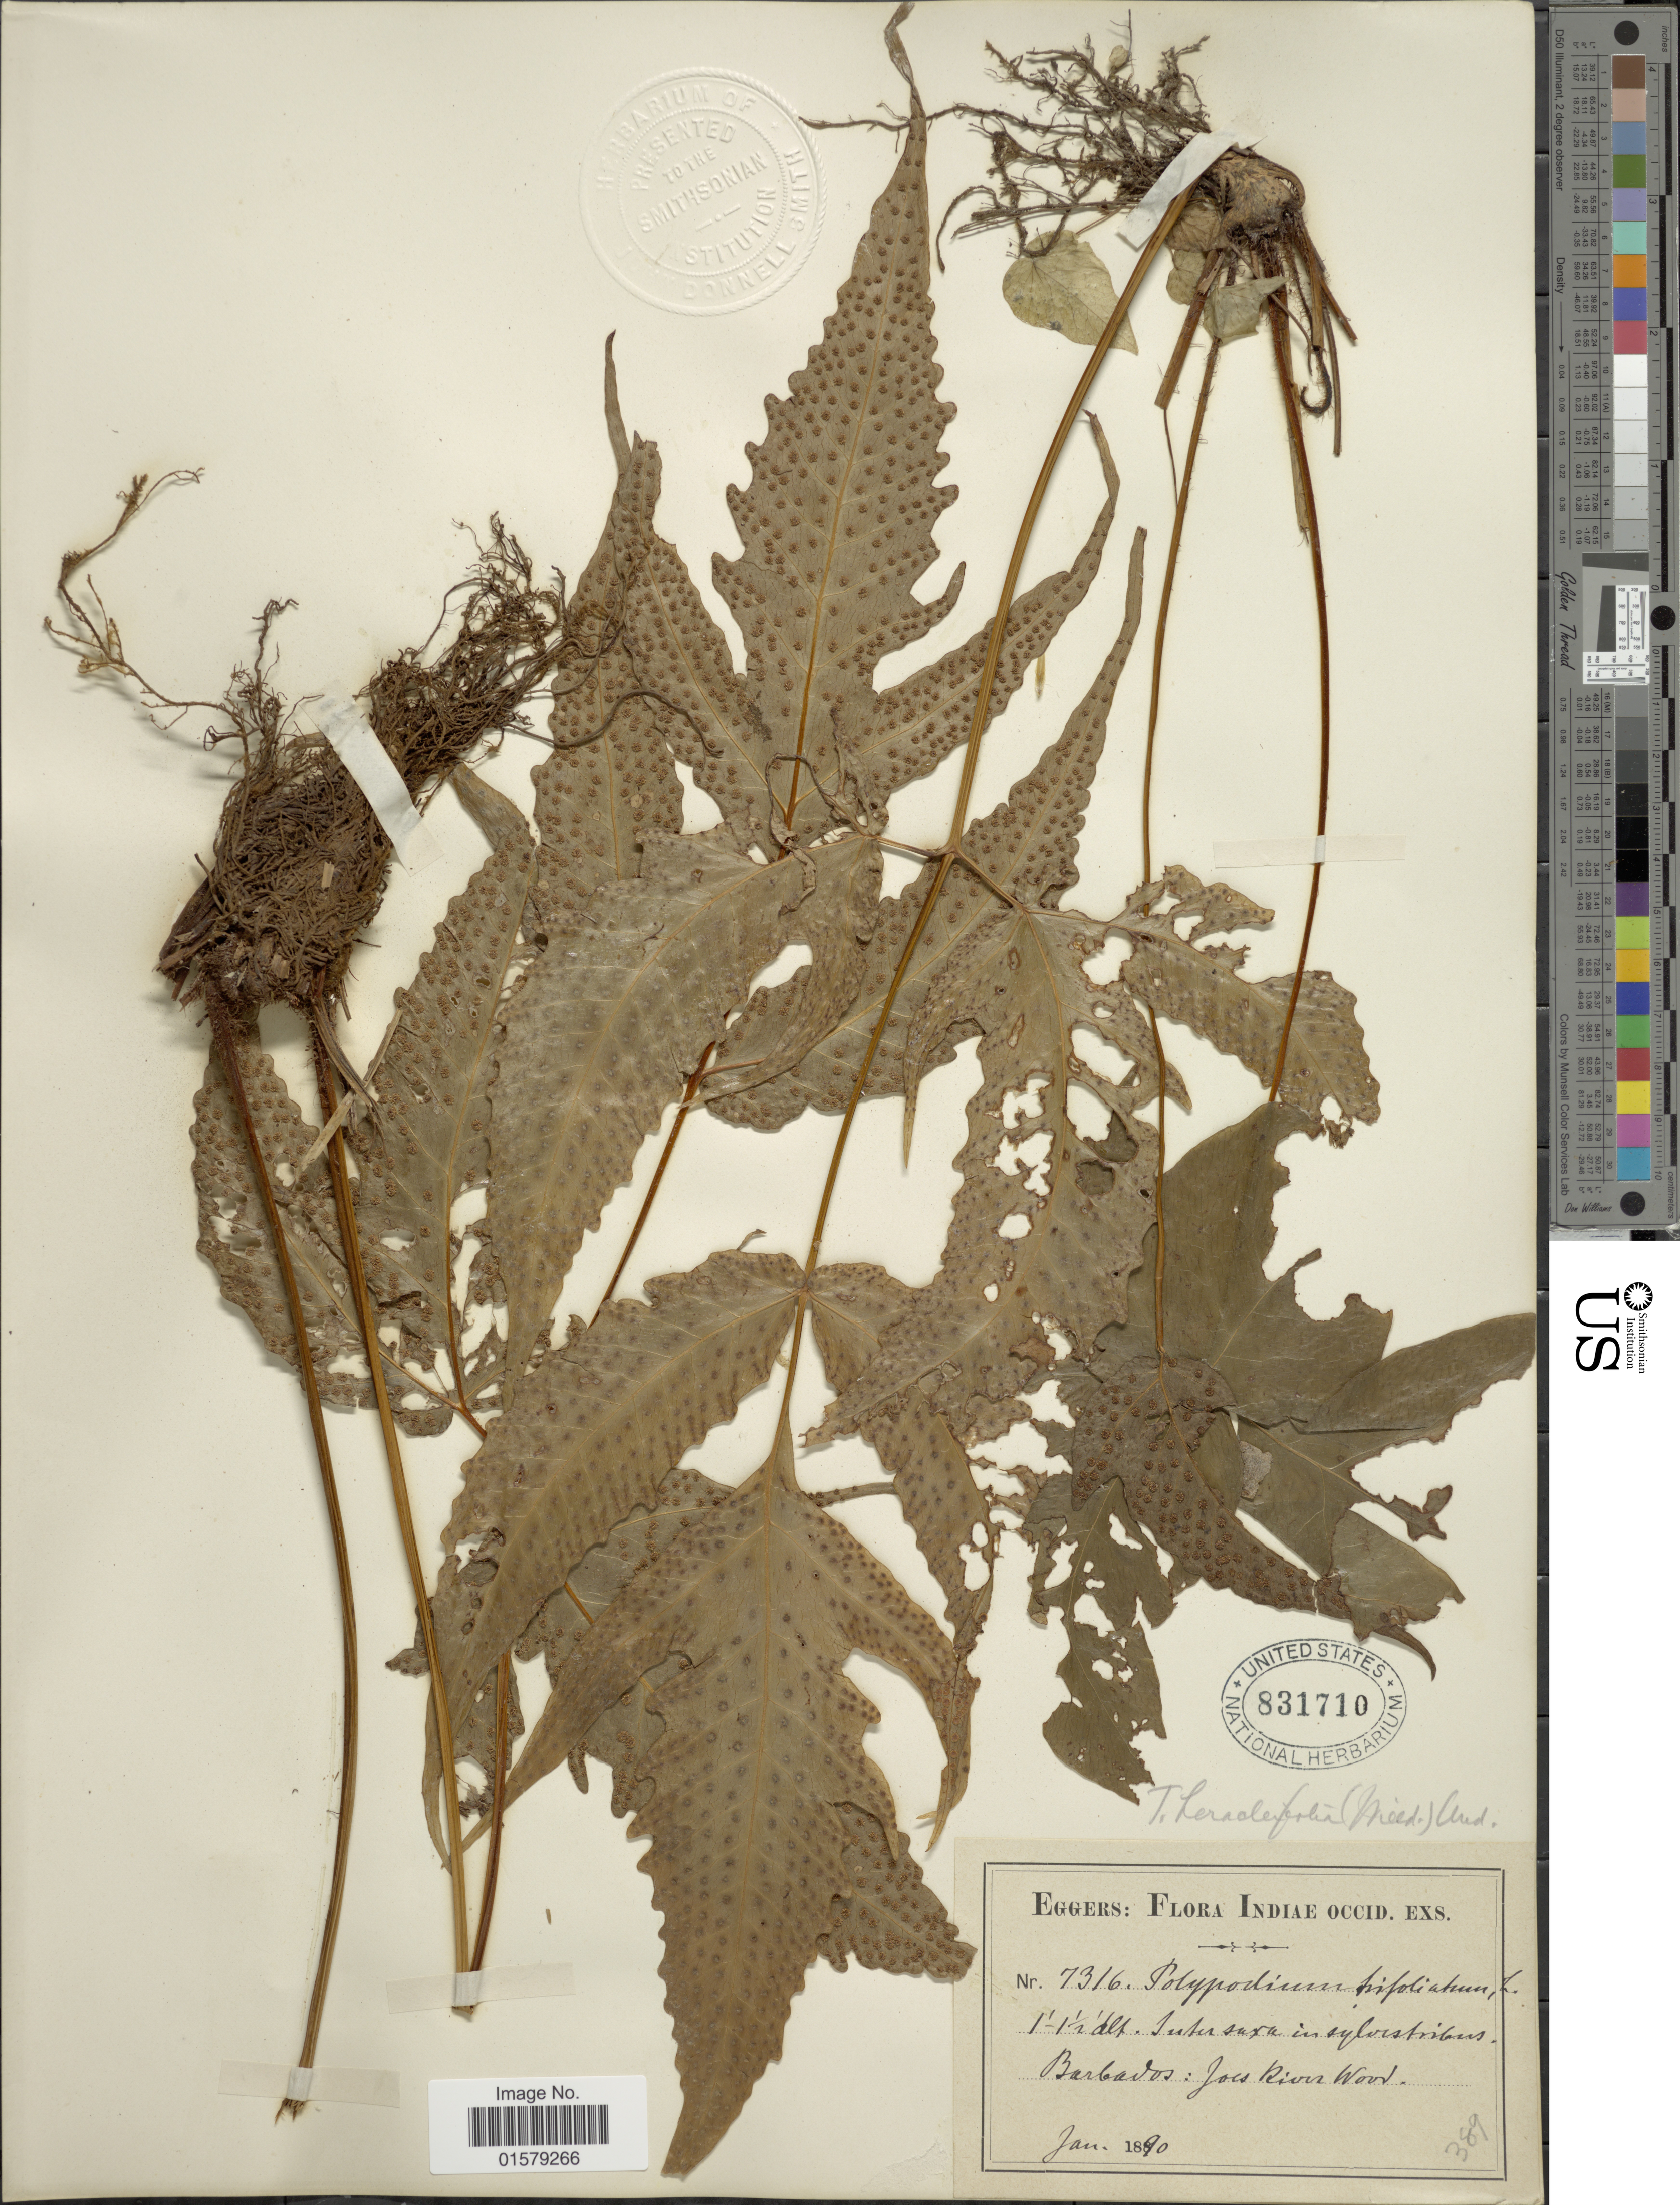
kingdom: Plantae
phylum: Tracheophyta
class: Polypodiopsida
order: Polypodiales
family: Tectariaceae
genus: Tectaria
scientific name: Tectaria heracleifolia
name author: (Willd.) Underw.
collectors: -. Eggers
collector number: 7316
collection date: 1890-01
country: Barbados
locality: Joes River Wood.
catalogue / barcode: US 831710